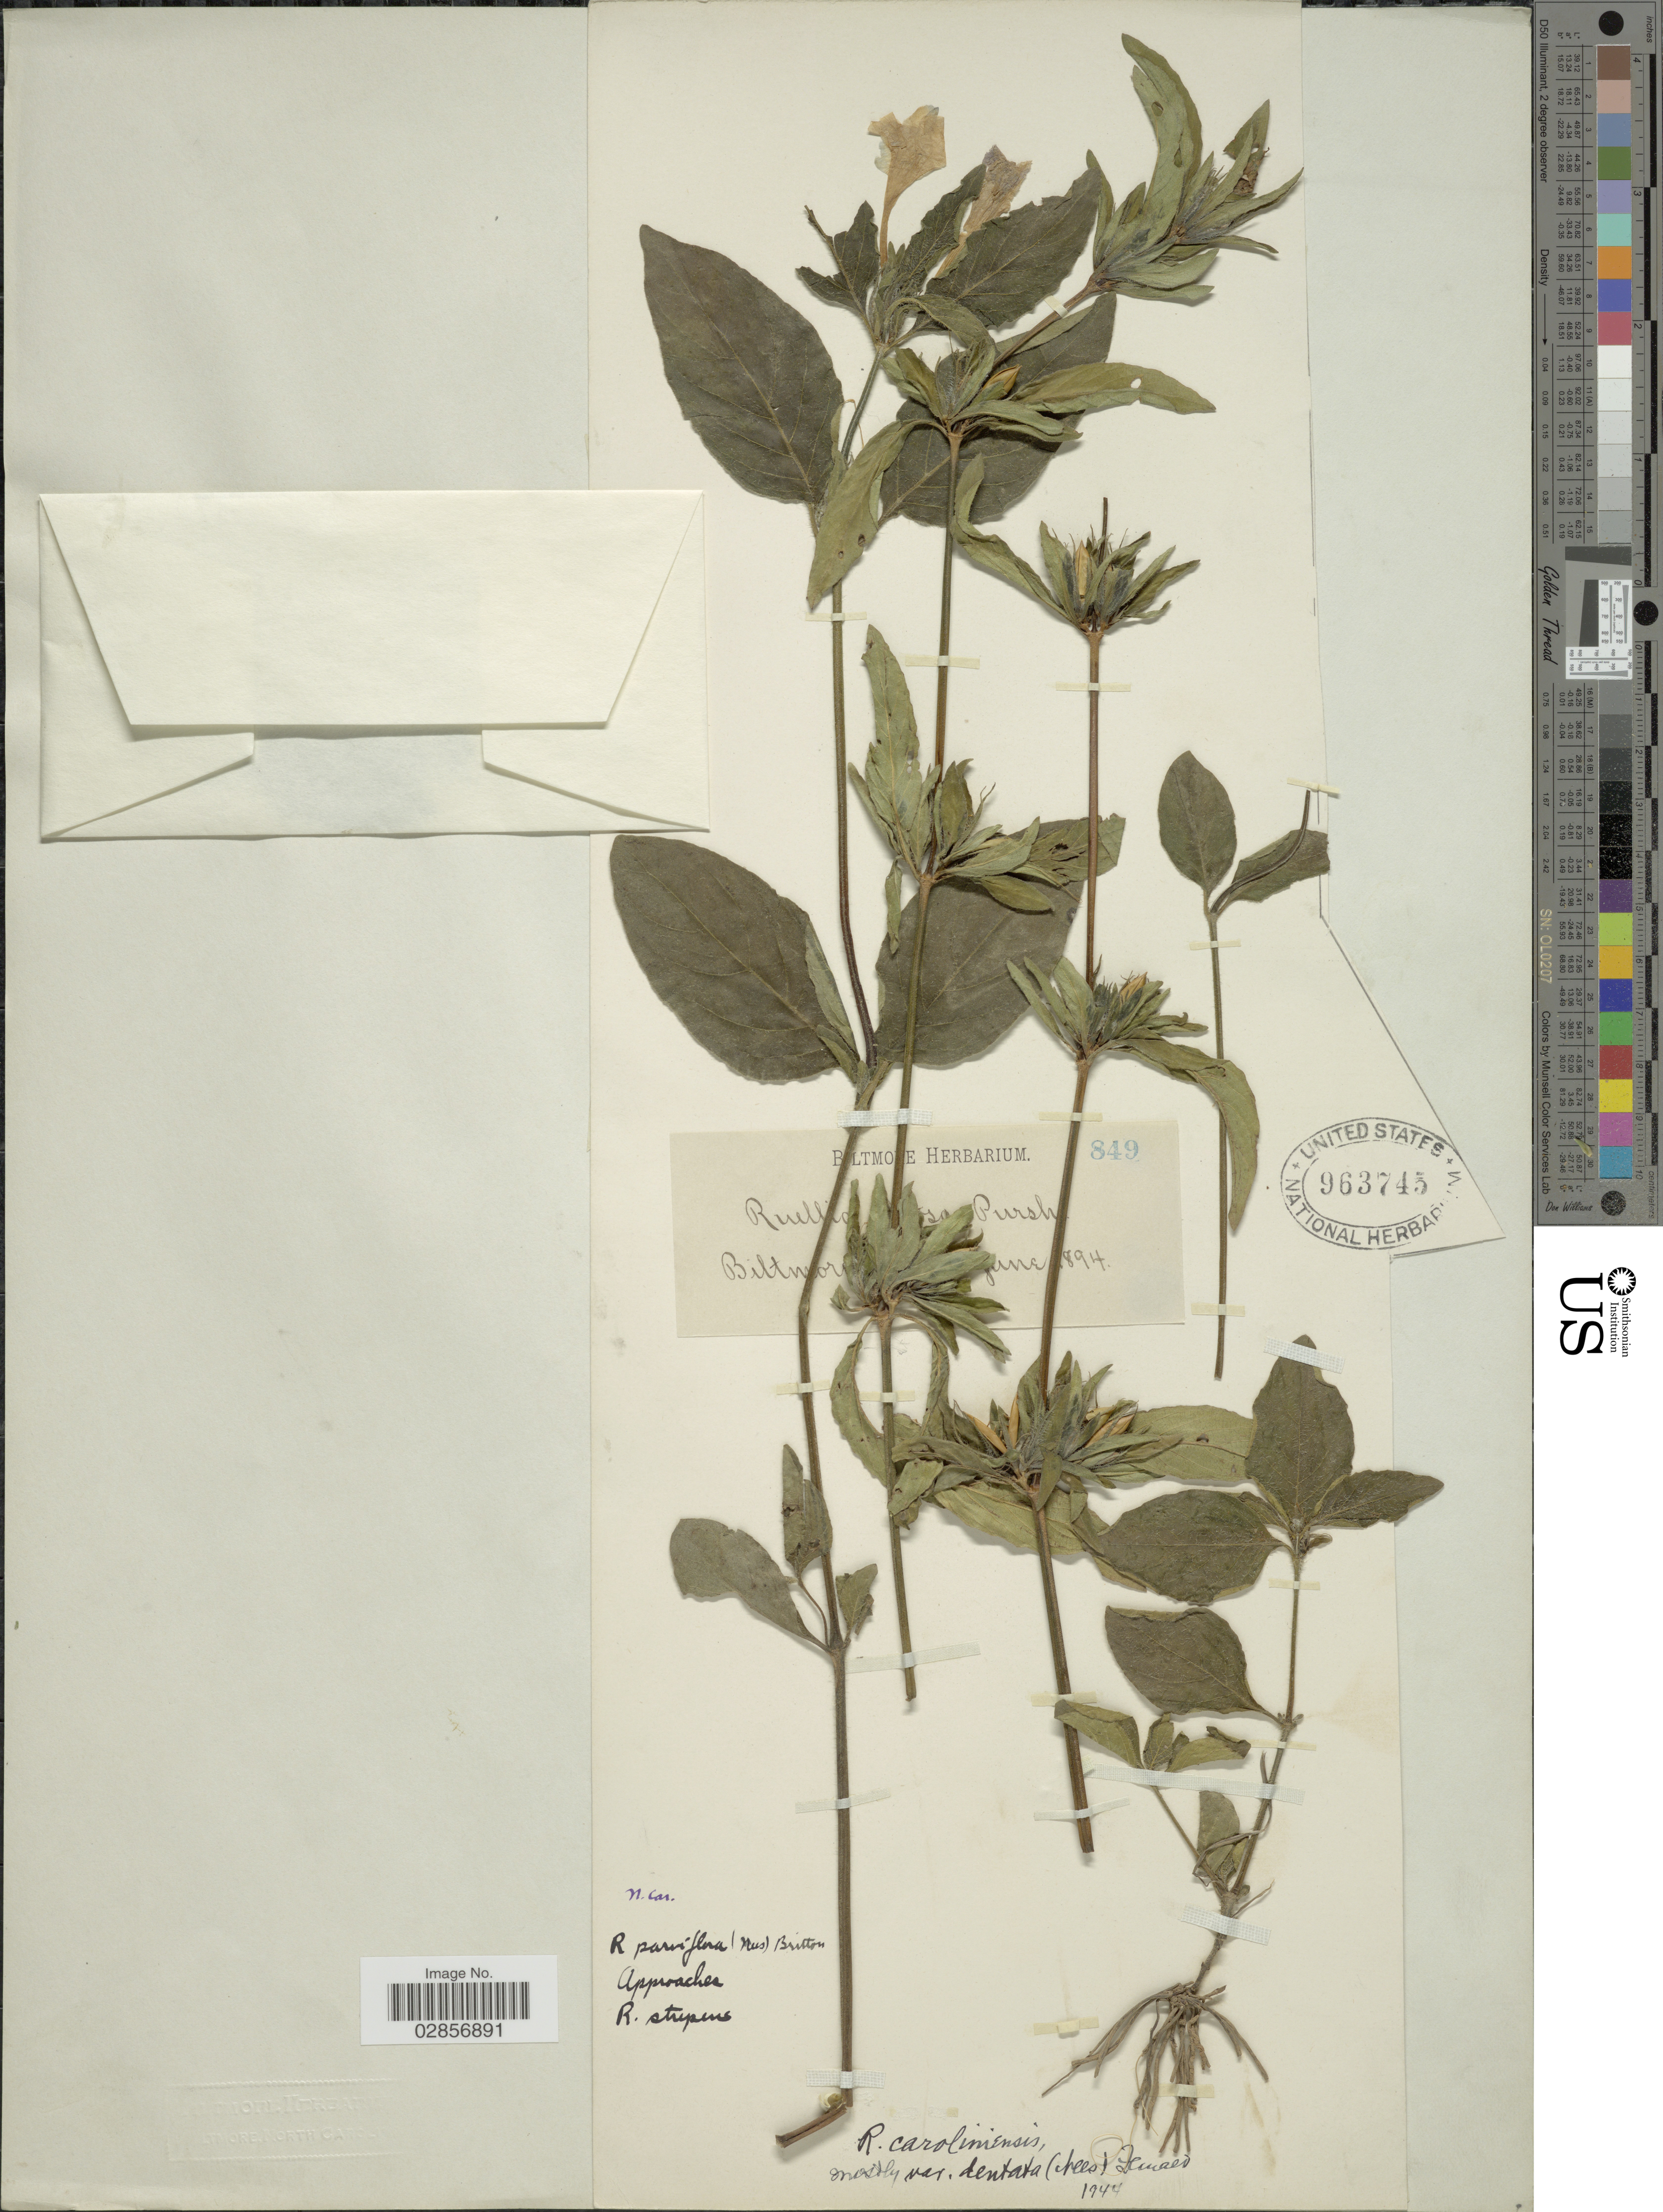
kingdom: Plantae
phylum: Tracheophyta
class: Magnoliopsida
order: Lamiales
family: Acanthaceae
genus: Ruellia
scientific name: Ruellia caroliniensis var. dentata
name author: (Nees ex DC.) Fernald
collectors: ex herb. Biltmore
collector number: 849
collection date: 1894-06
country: United States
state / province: North Carolina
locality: Biltmore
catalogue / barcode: US 963745